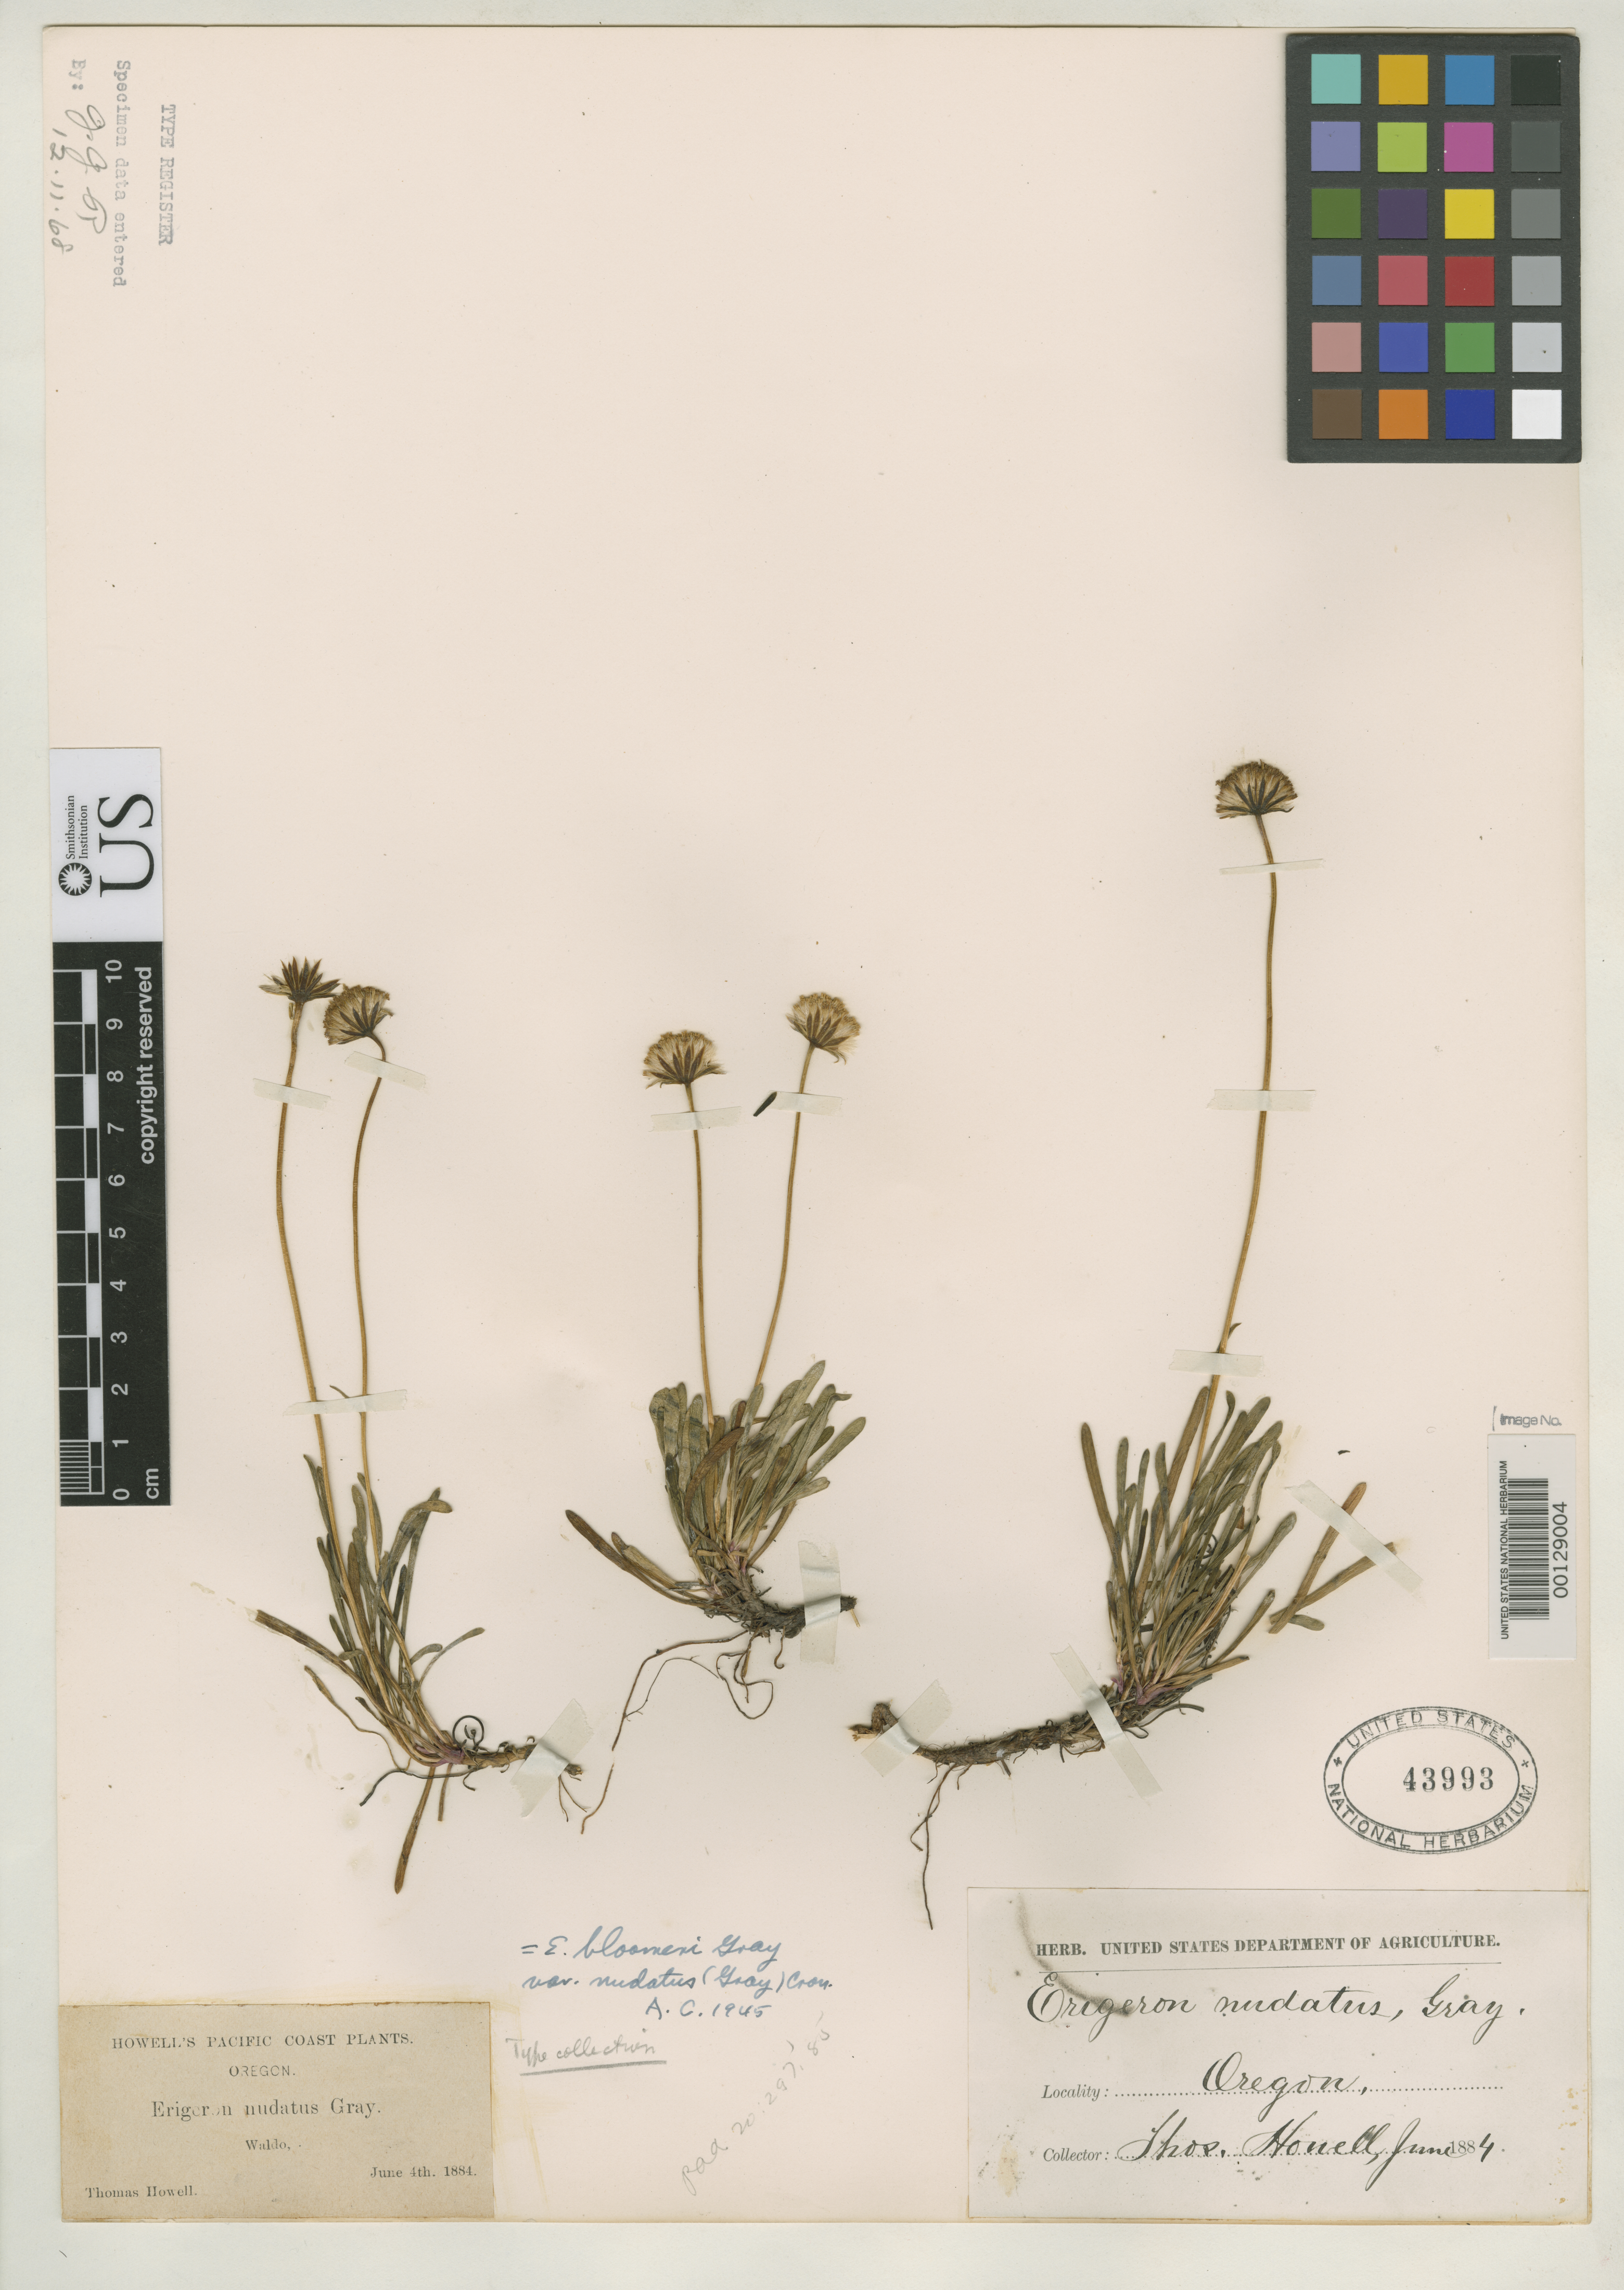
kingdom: Plantae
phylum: Tracheophyta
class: Magnoliopsida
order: Asterales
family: Asteraceae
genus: Erigeron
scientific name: Erigeron nudatus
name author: A. Gray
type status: Type Collection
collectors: T. J. Howell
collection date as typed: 04 Jun 1884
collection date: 1884-06-04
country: United States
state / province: Oregon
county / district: Josephine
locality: Waldo.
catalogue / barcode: US 43993